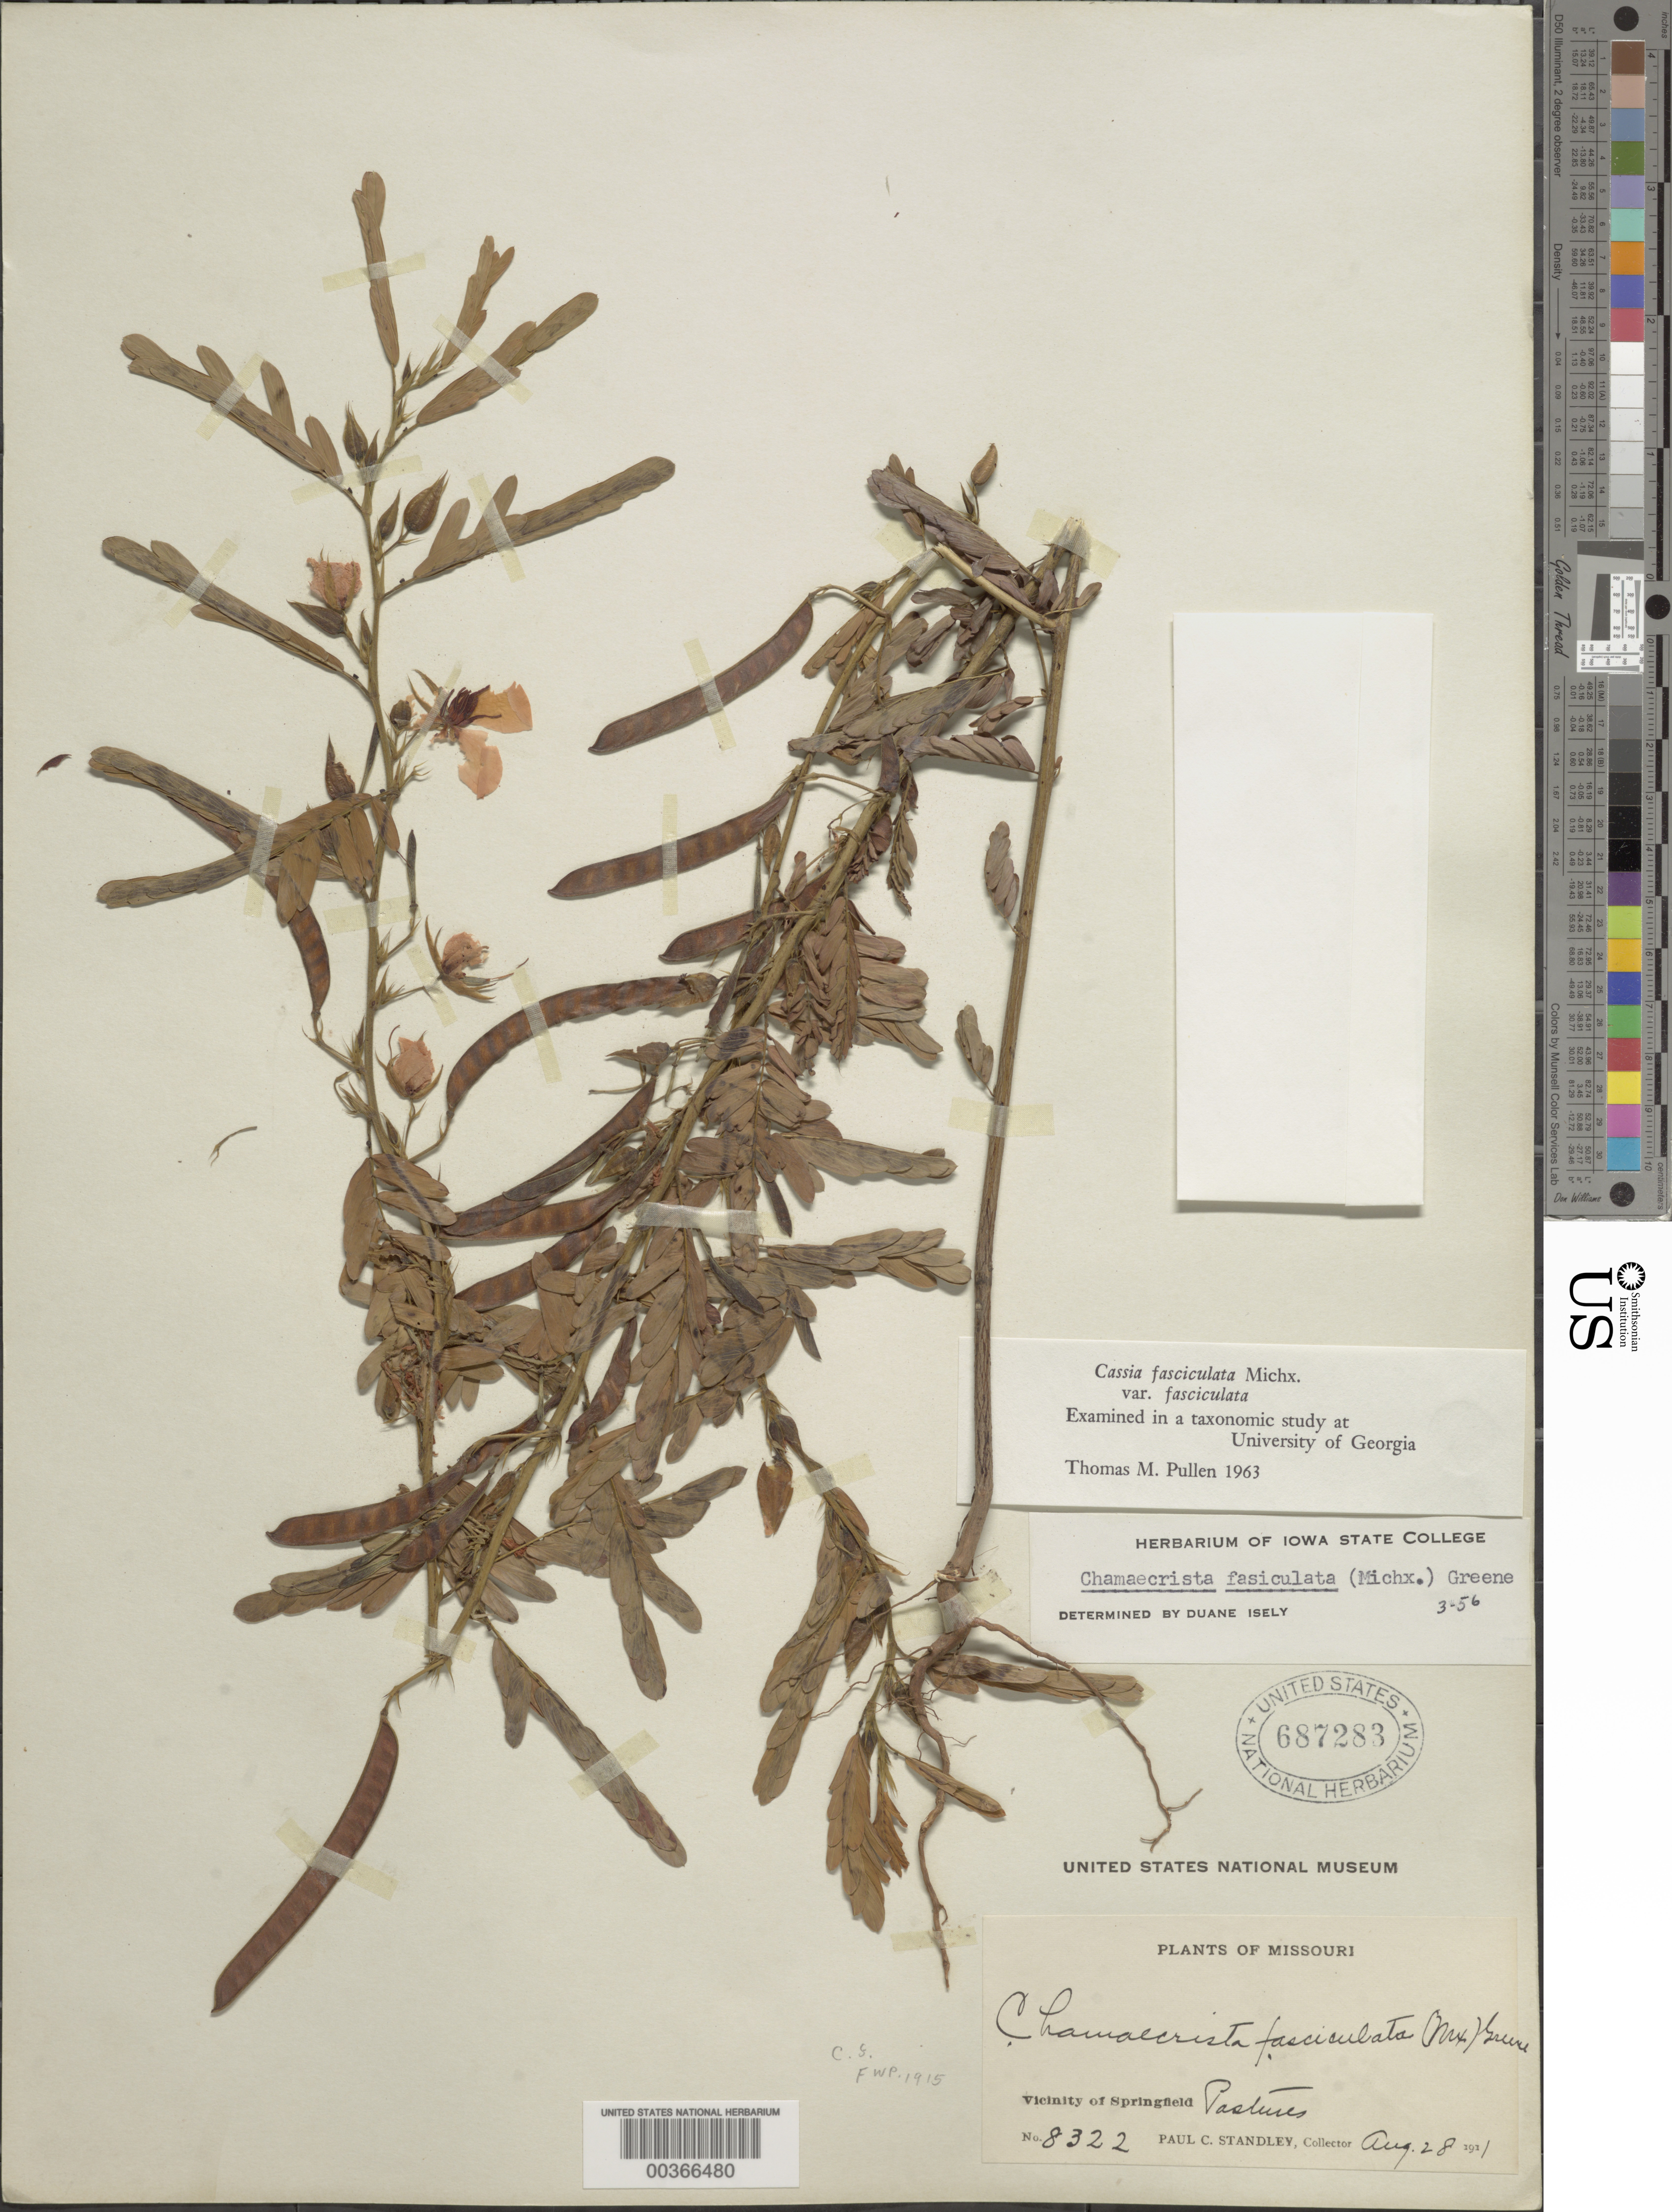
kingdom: Plantae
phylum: Tracheophyta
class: Magnoliopsida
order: Fabales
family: Fabaceae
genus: Chamaecrista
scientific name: Chamaecrista fasciculata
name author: (Michx.) Greene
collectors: P. C. Standley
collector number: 8322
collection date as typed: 28 Aug 1911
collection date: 1911-08-28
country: United States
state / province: Missouri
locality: Vicinity of springfield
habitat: Pastures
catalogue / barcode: US 687283